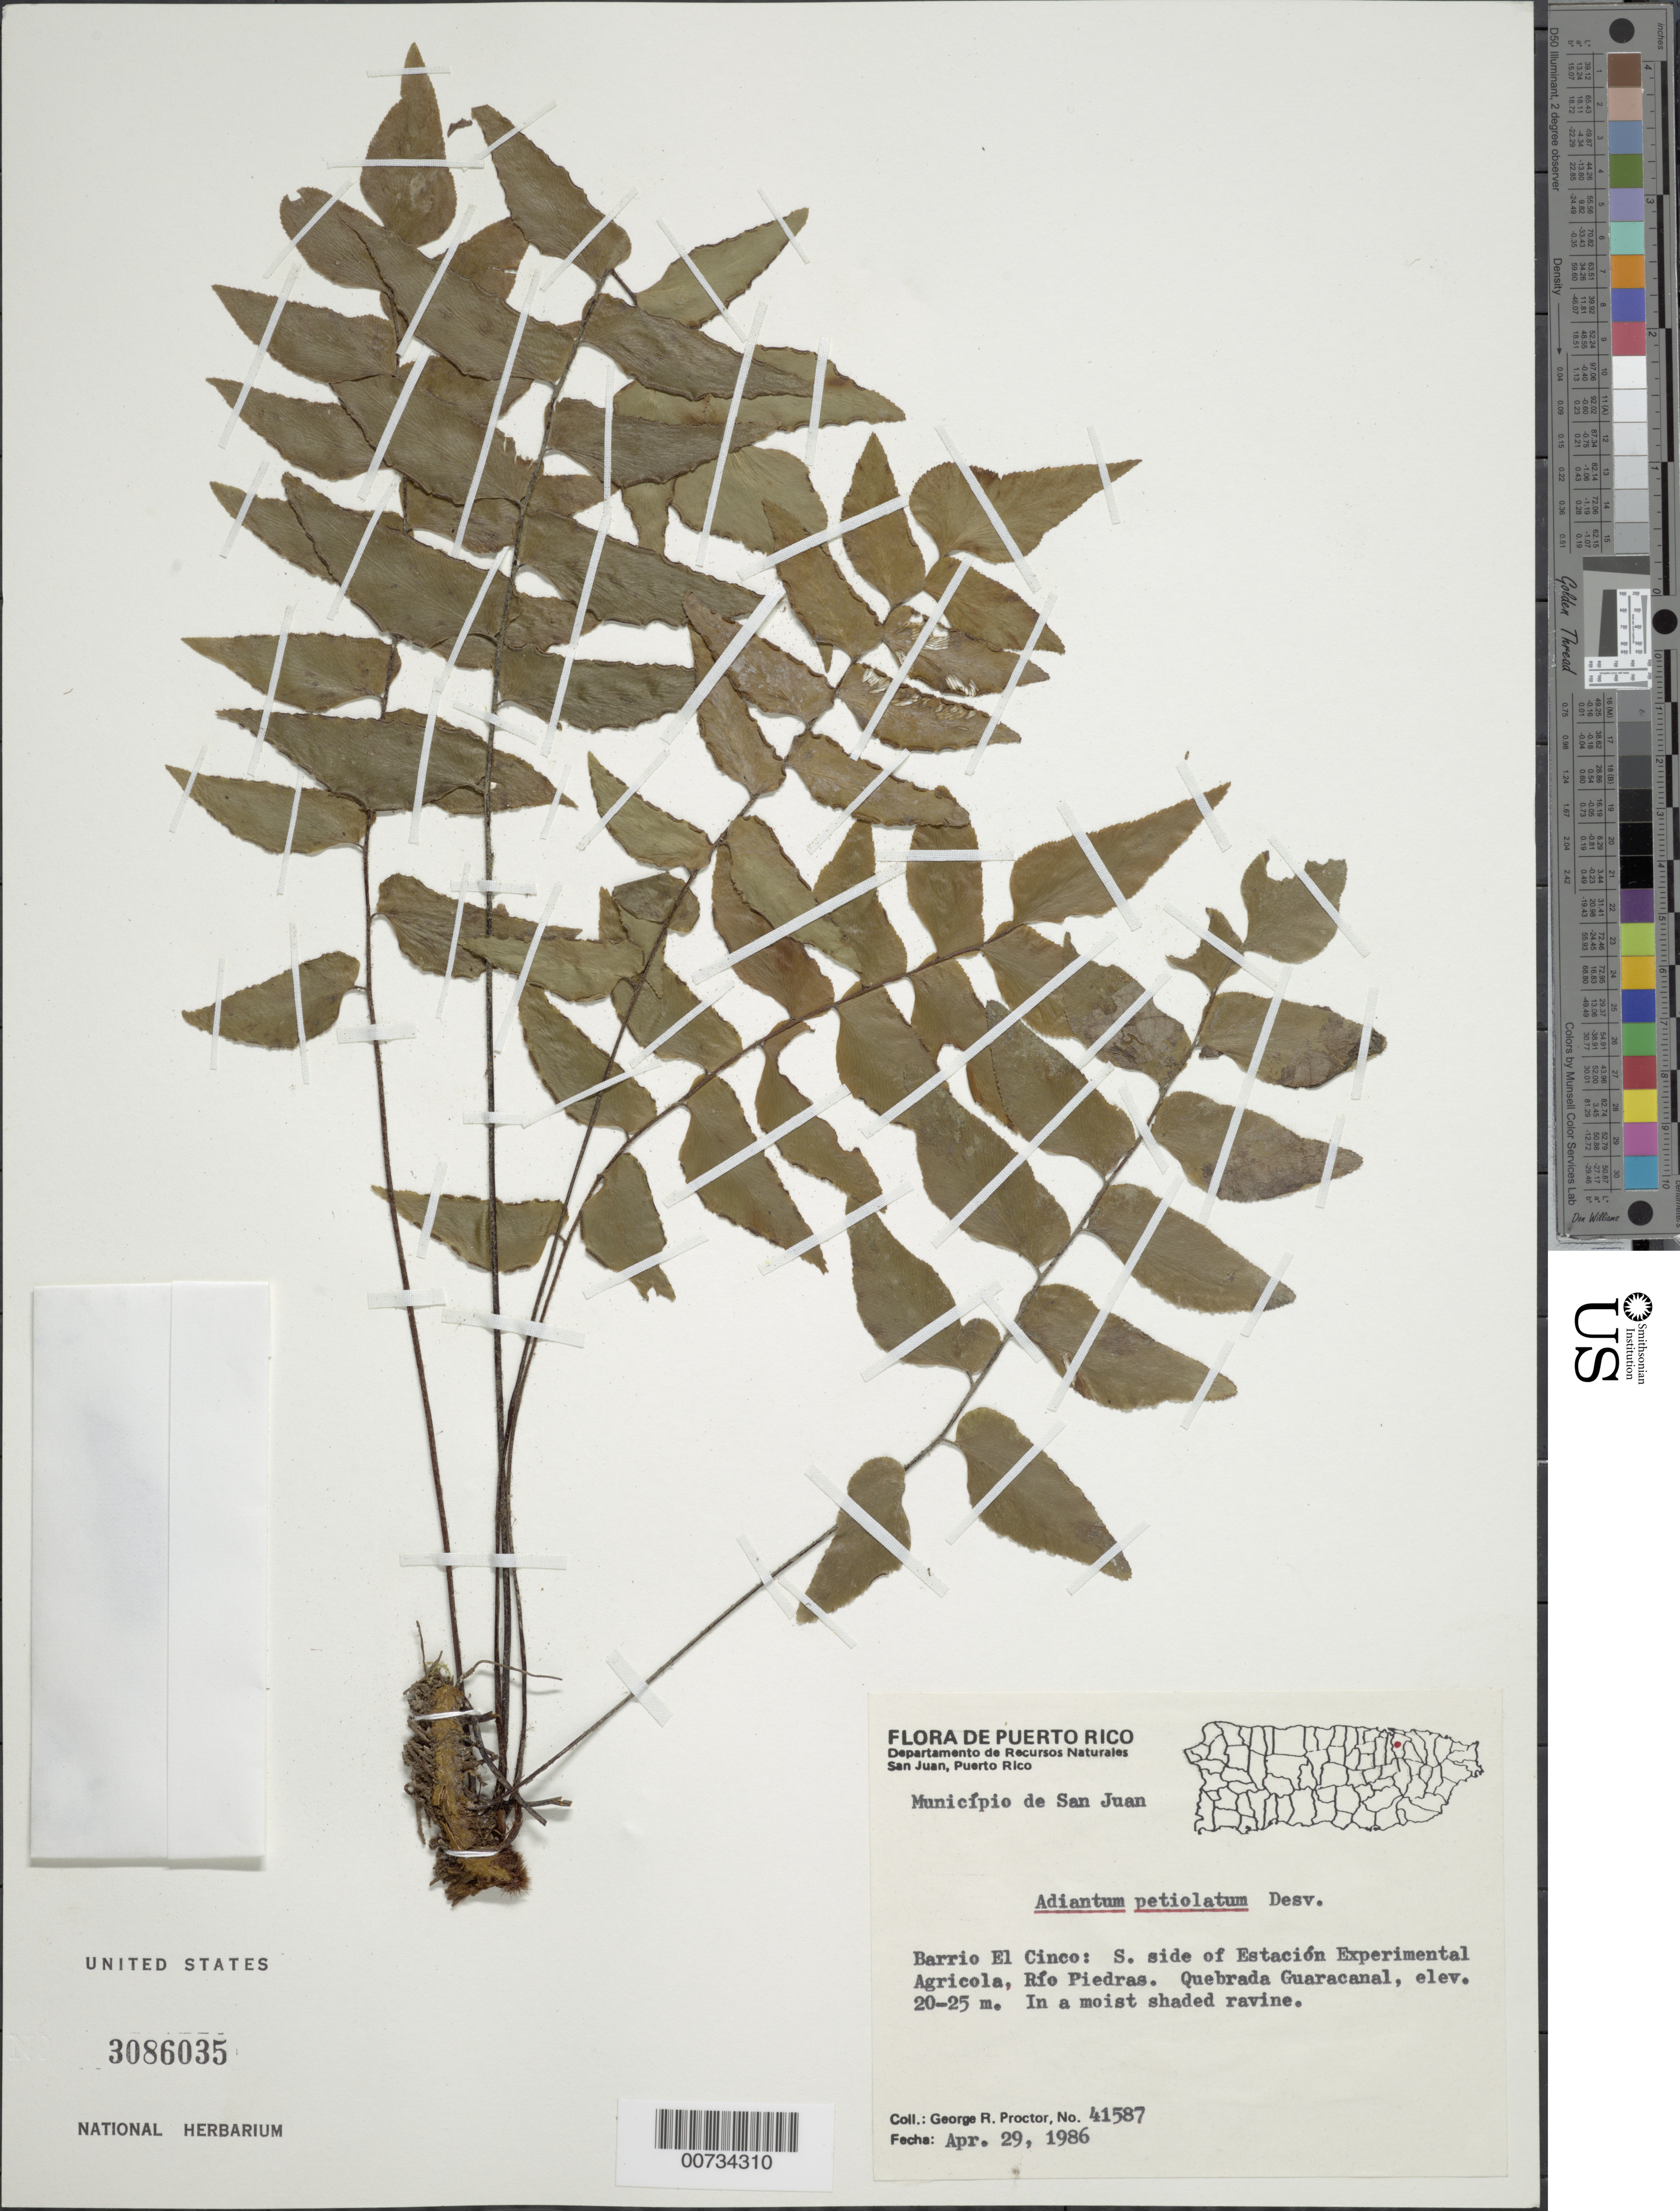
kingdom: Plantae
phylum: Tracheophyta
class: Polypodiopsida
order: Polypodiales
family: Pteridaceae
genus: Adiantum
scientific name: Adiantum petiolatum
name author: Desv.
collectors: G. R. Proctor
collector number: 41587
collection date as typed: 29 Apr 1986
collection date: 1986-04-29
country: Puerto Rico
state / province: San Juan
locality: Mun. San Juan, Barrio El Cinco: S side of Estación Exp. Agricola, Río Piedras. Quebrada Guaracanal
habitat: In a moist shaded ravine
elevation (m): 20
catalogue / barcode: US 3086035